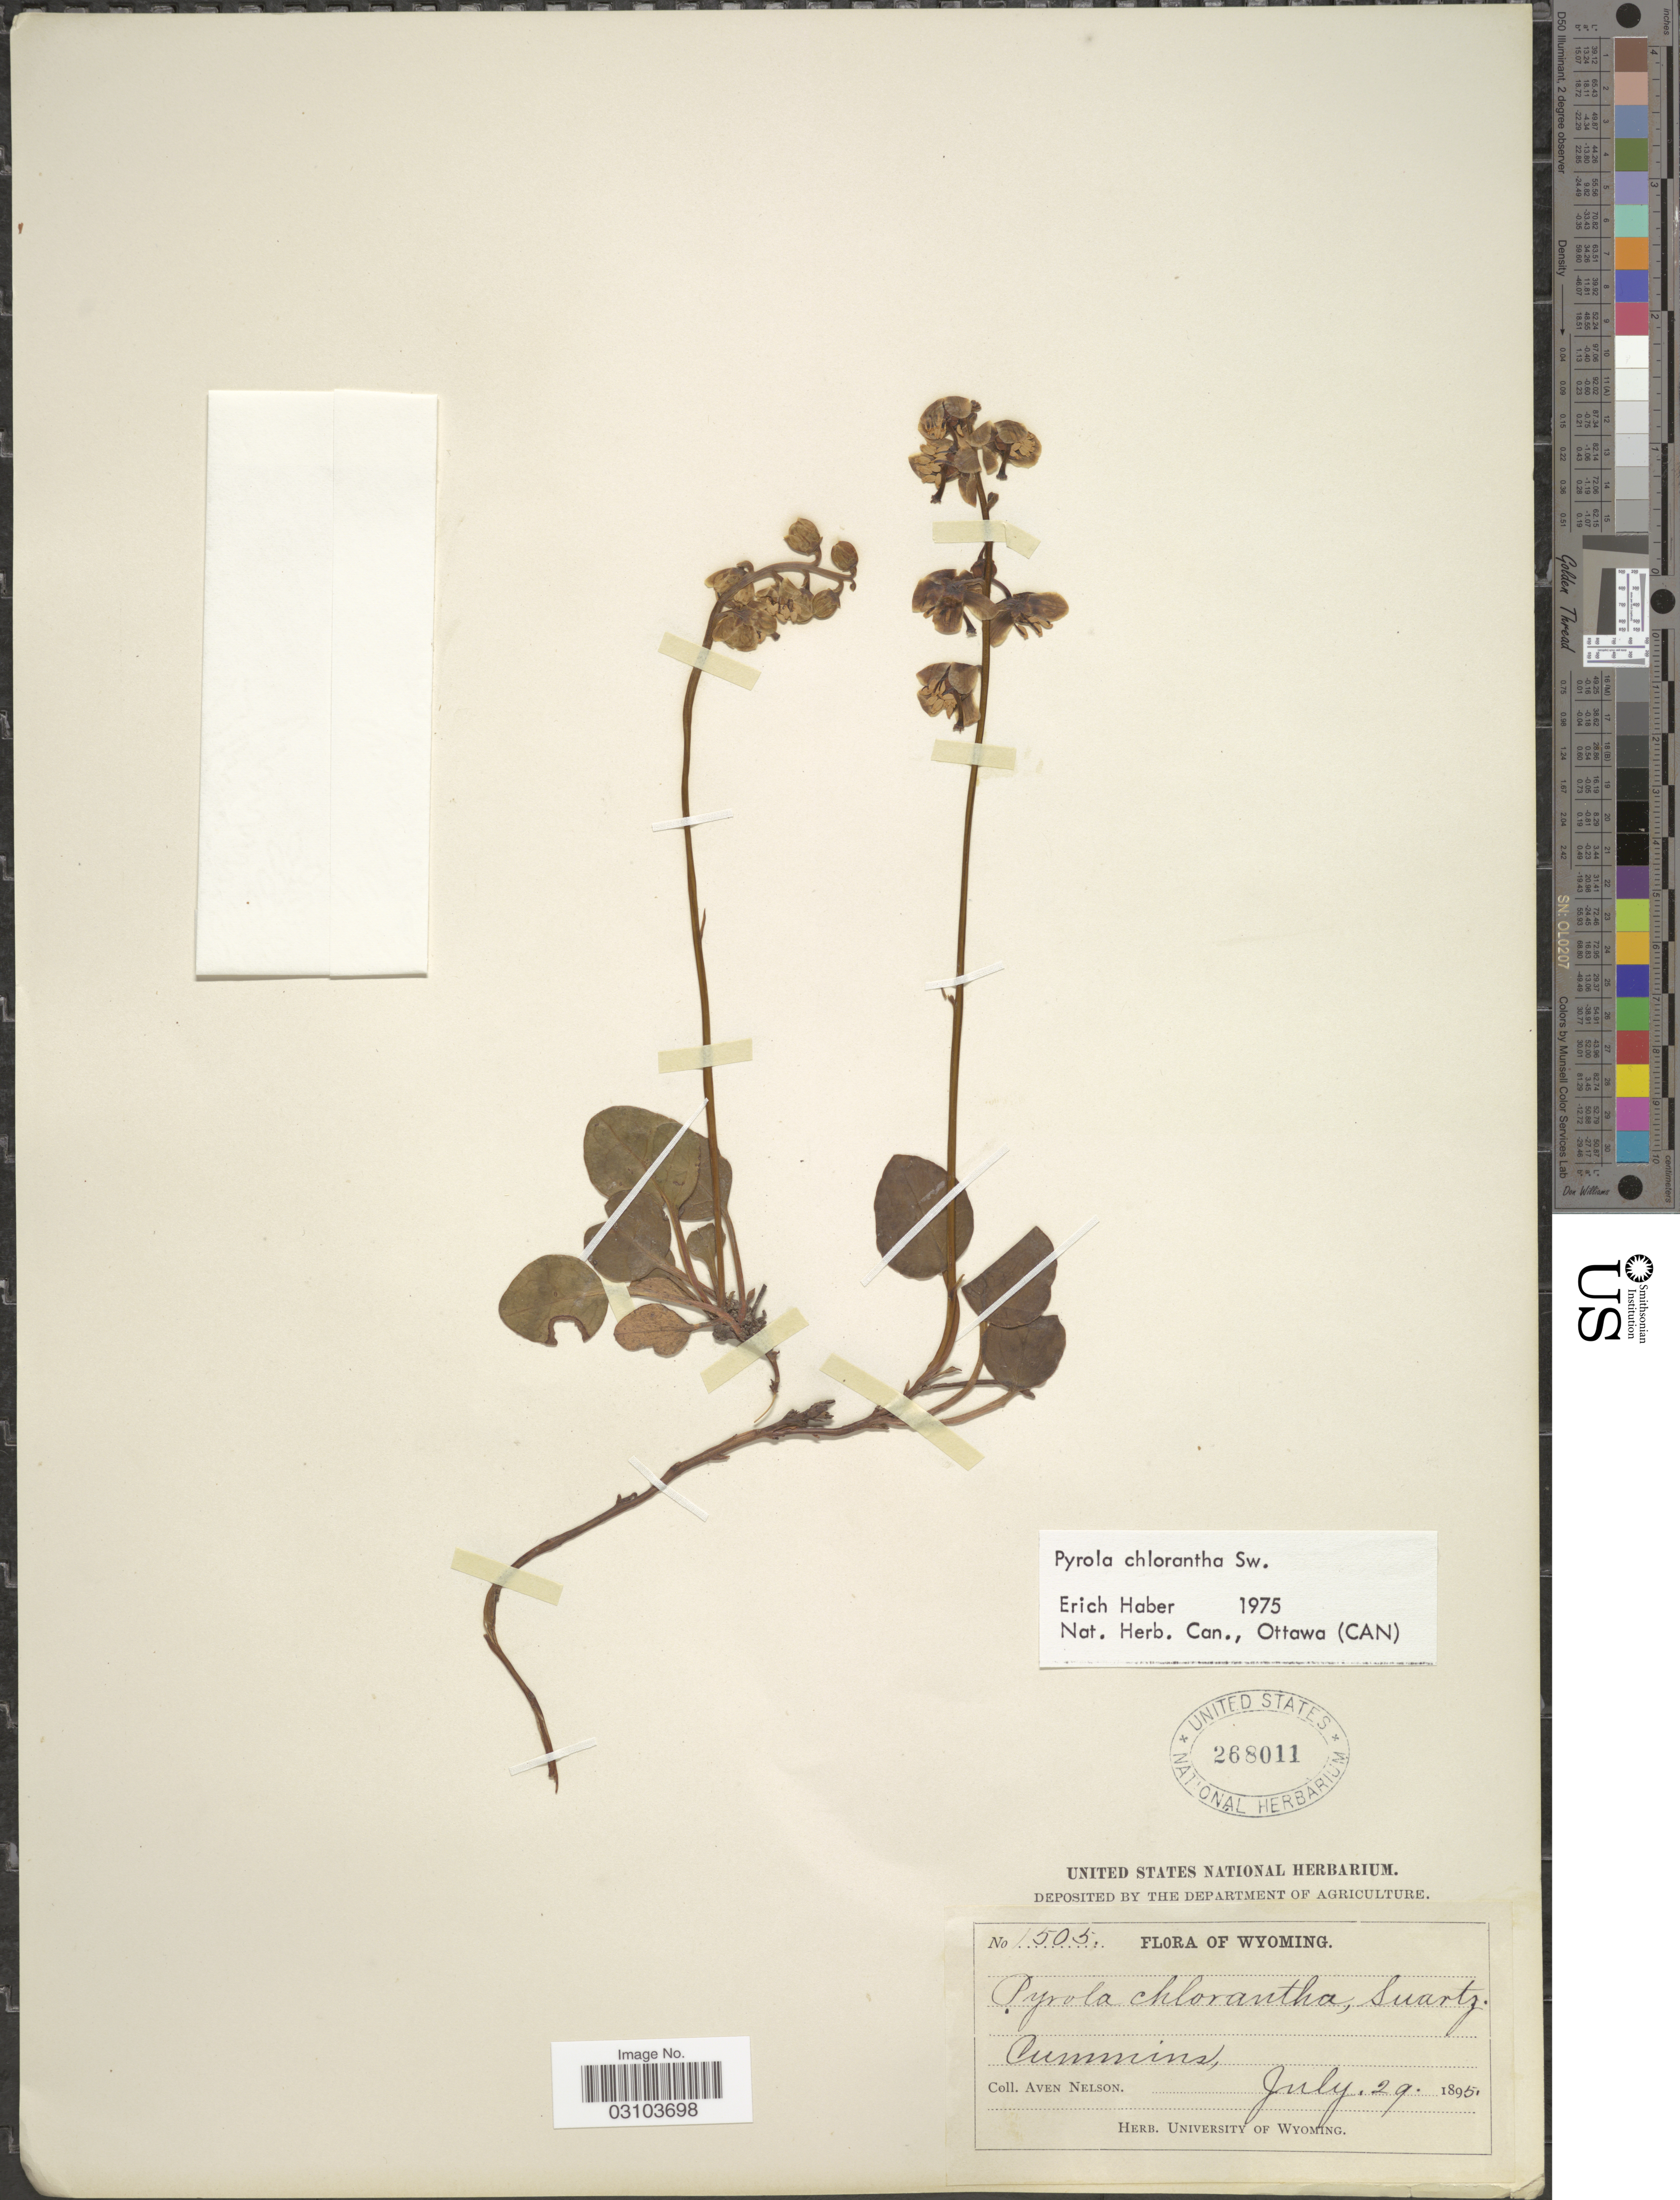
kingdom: Plantae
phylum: Tracheophyta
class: Magnoliopsida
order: Ericales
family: Ericaceae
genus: Pyrola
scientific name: Pyrola chlorantha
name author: Schweigg.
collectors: A. Nelson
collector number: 1505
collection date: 1895-07-29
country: United States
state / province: Wyoming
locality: Cummins.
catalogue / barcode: US 268011